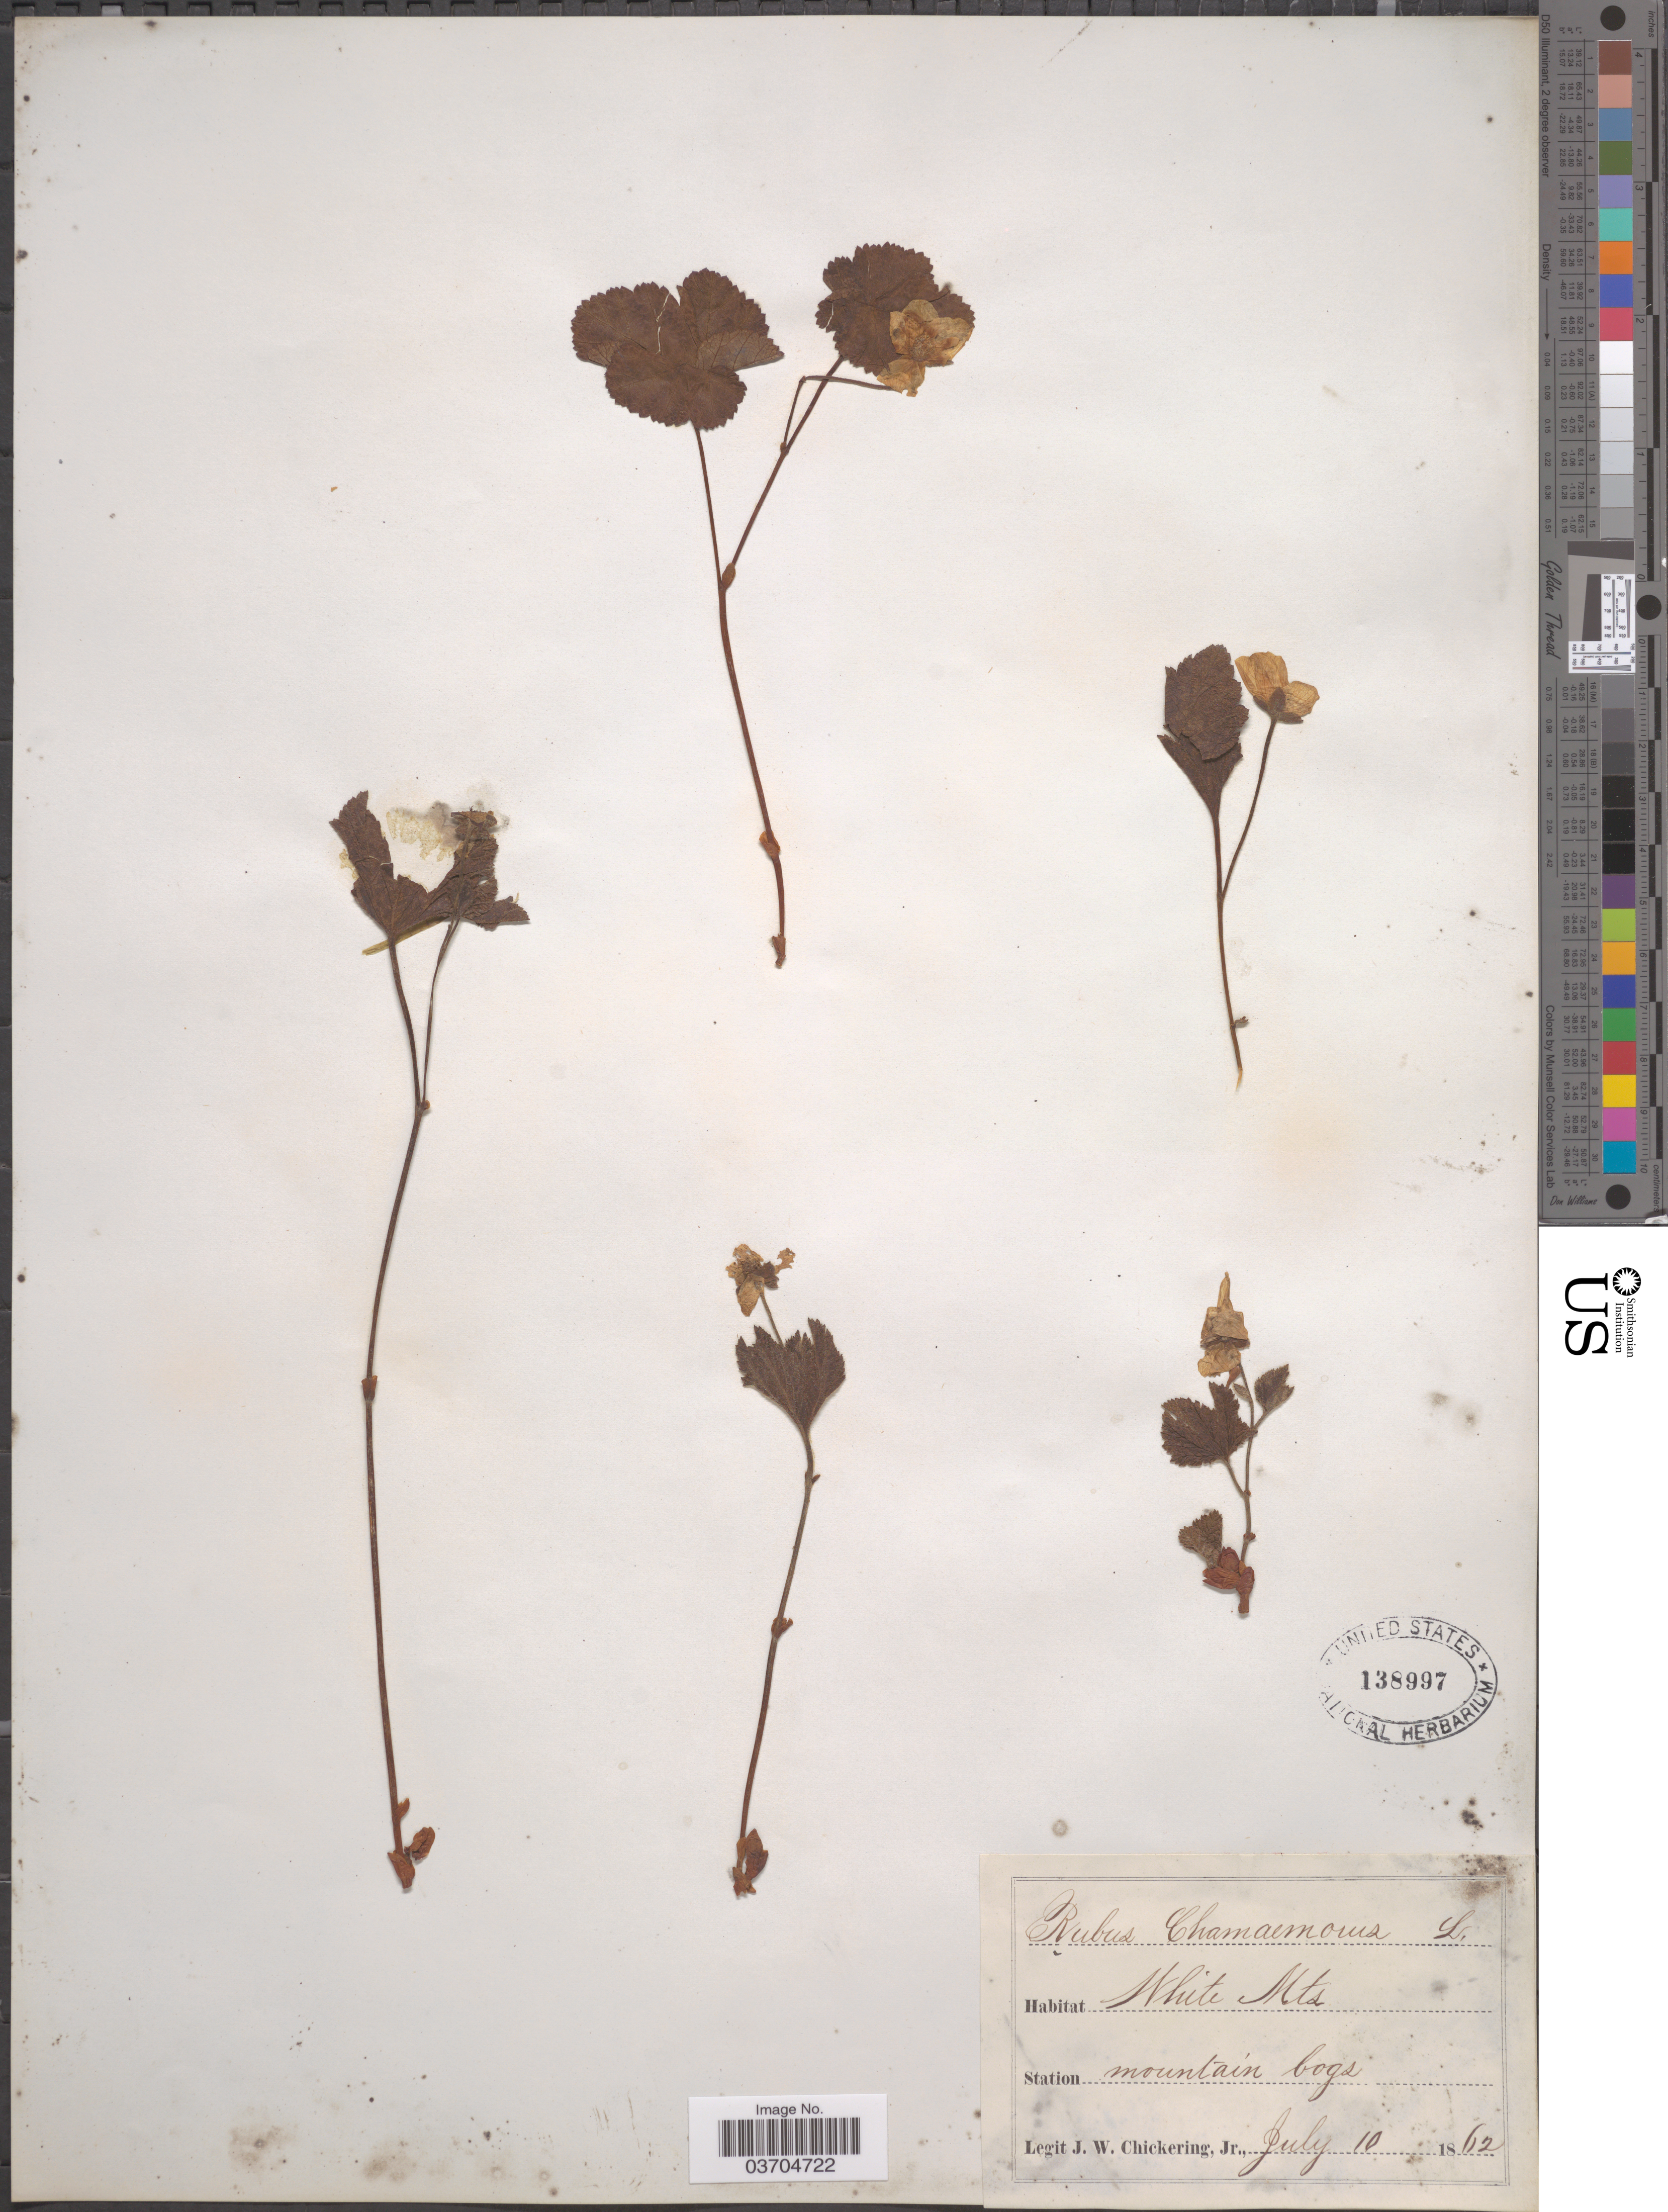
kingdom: Plantae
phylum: Tracheophyta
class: Magnoliopsida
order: Rosales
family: Rosaceae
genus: Rubus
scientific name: Rubus chamaemorus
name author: L.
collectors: J. W. Chickering Jr.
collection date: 1862-07-10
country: United States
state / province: New Hampshire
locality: White Mts. Station mountain bogs.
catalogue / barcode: US 138997